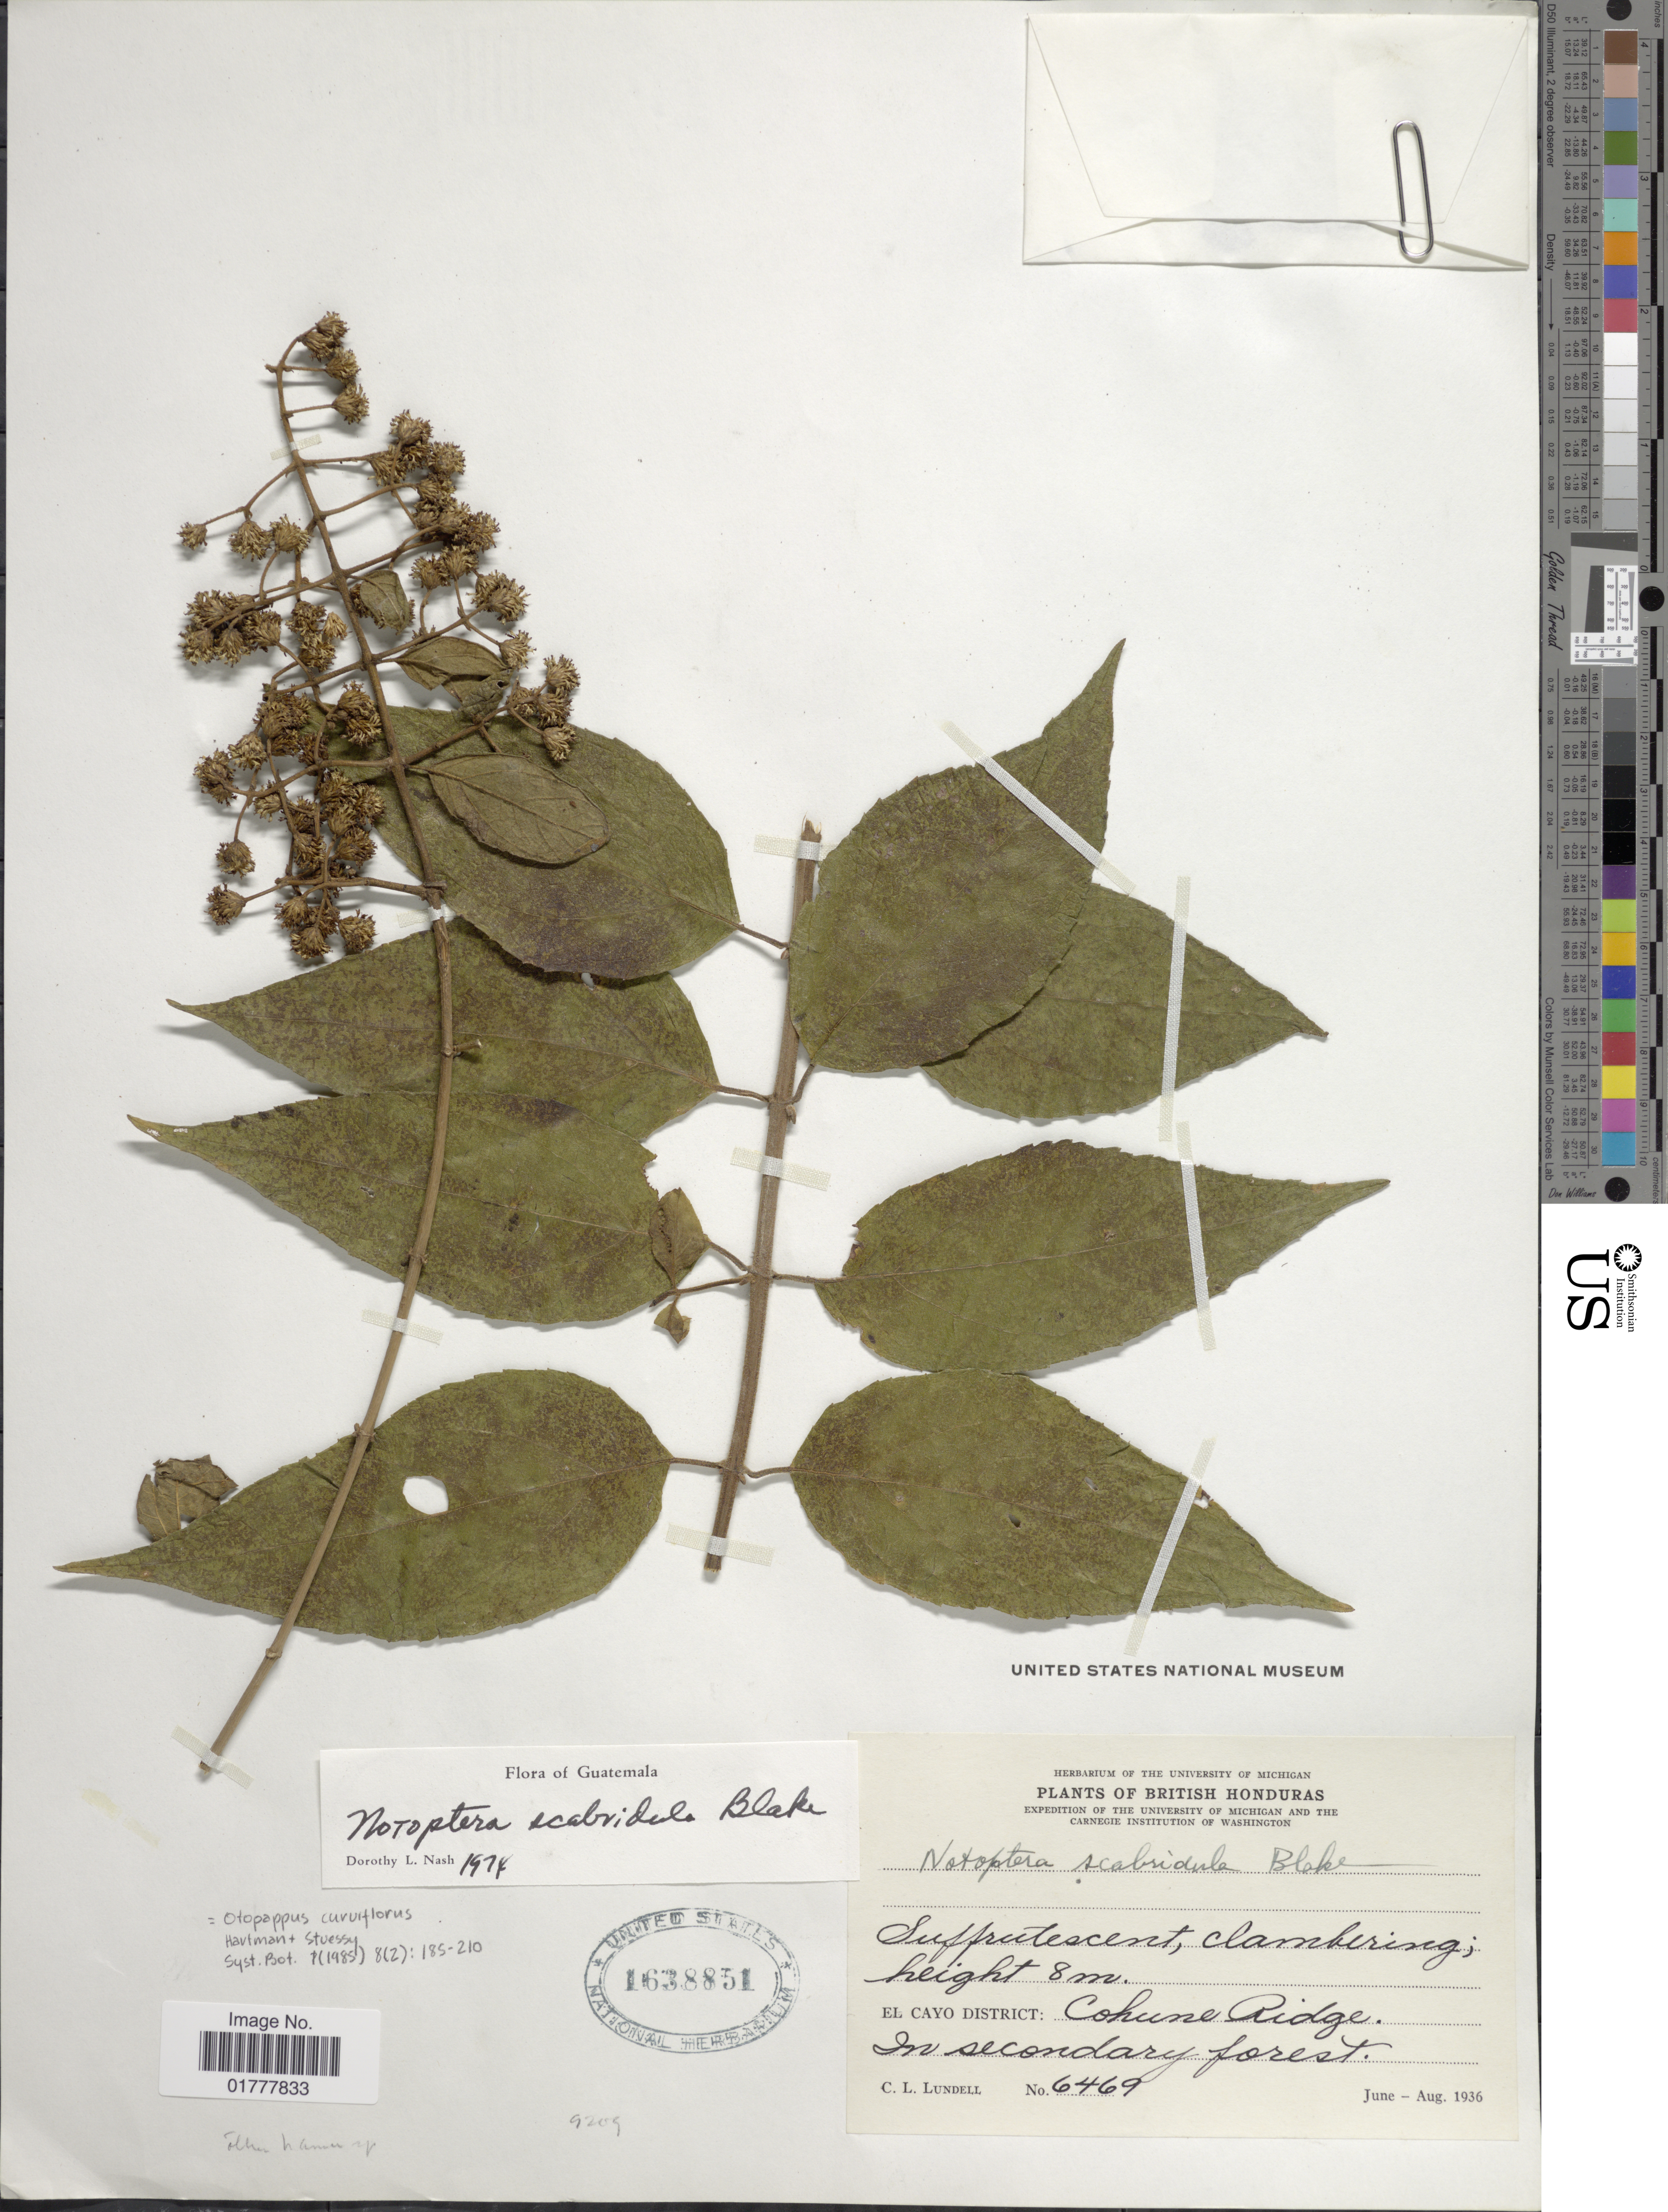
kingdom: Plantae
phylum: Tracheophyta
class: Magnoliopsida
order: Asterales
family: Asteraceae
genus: Otopappus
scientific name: Otopappus curviflorus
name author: (R. Br.) Hemsl.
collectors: C. L. Lundell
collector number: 6469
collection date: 1936-06/1936-08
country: Belize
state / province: Cayo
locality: El Cayo District, Cohune Ridge, In Secondary Forest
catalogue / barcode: US 1638851